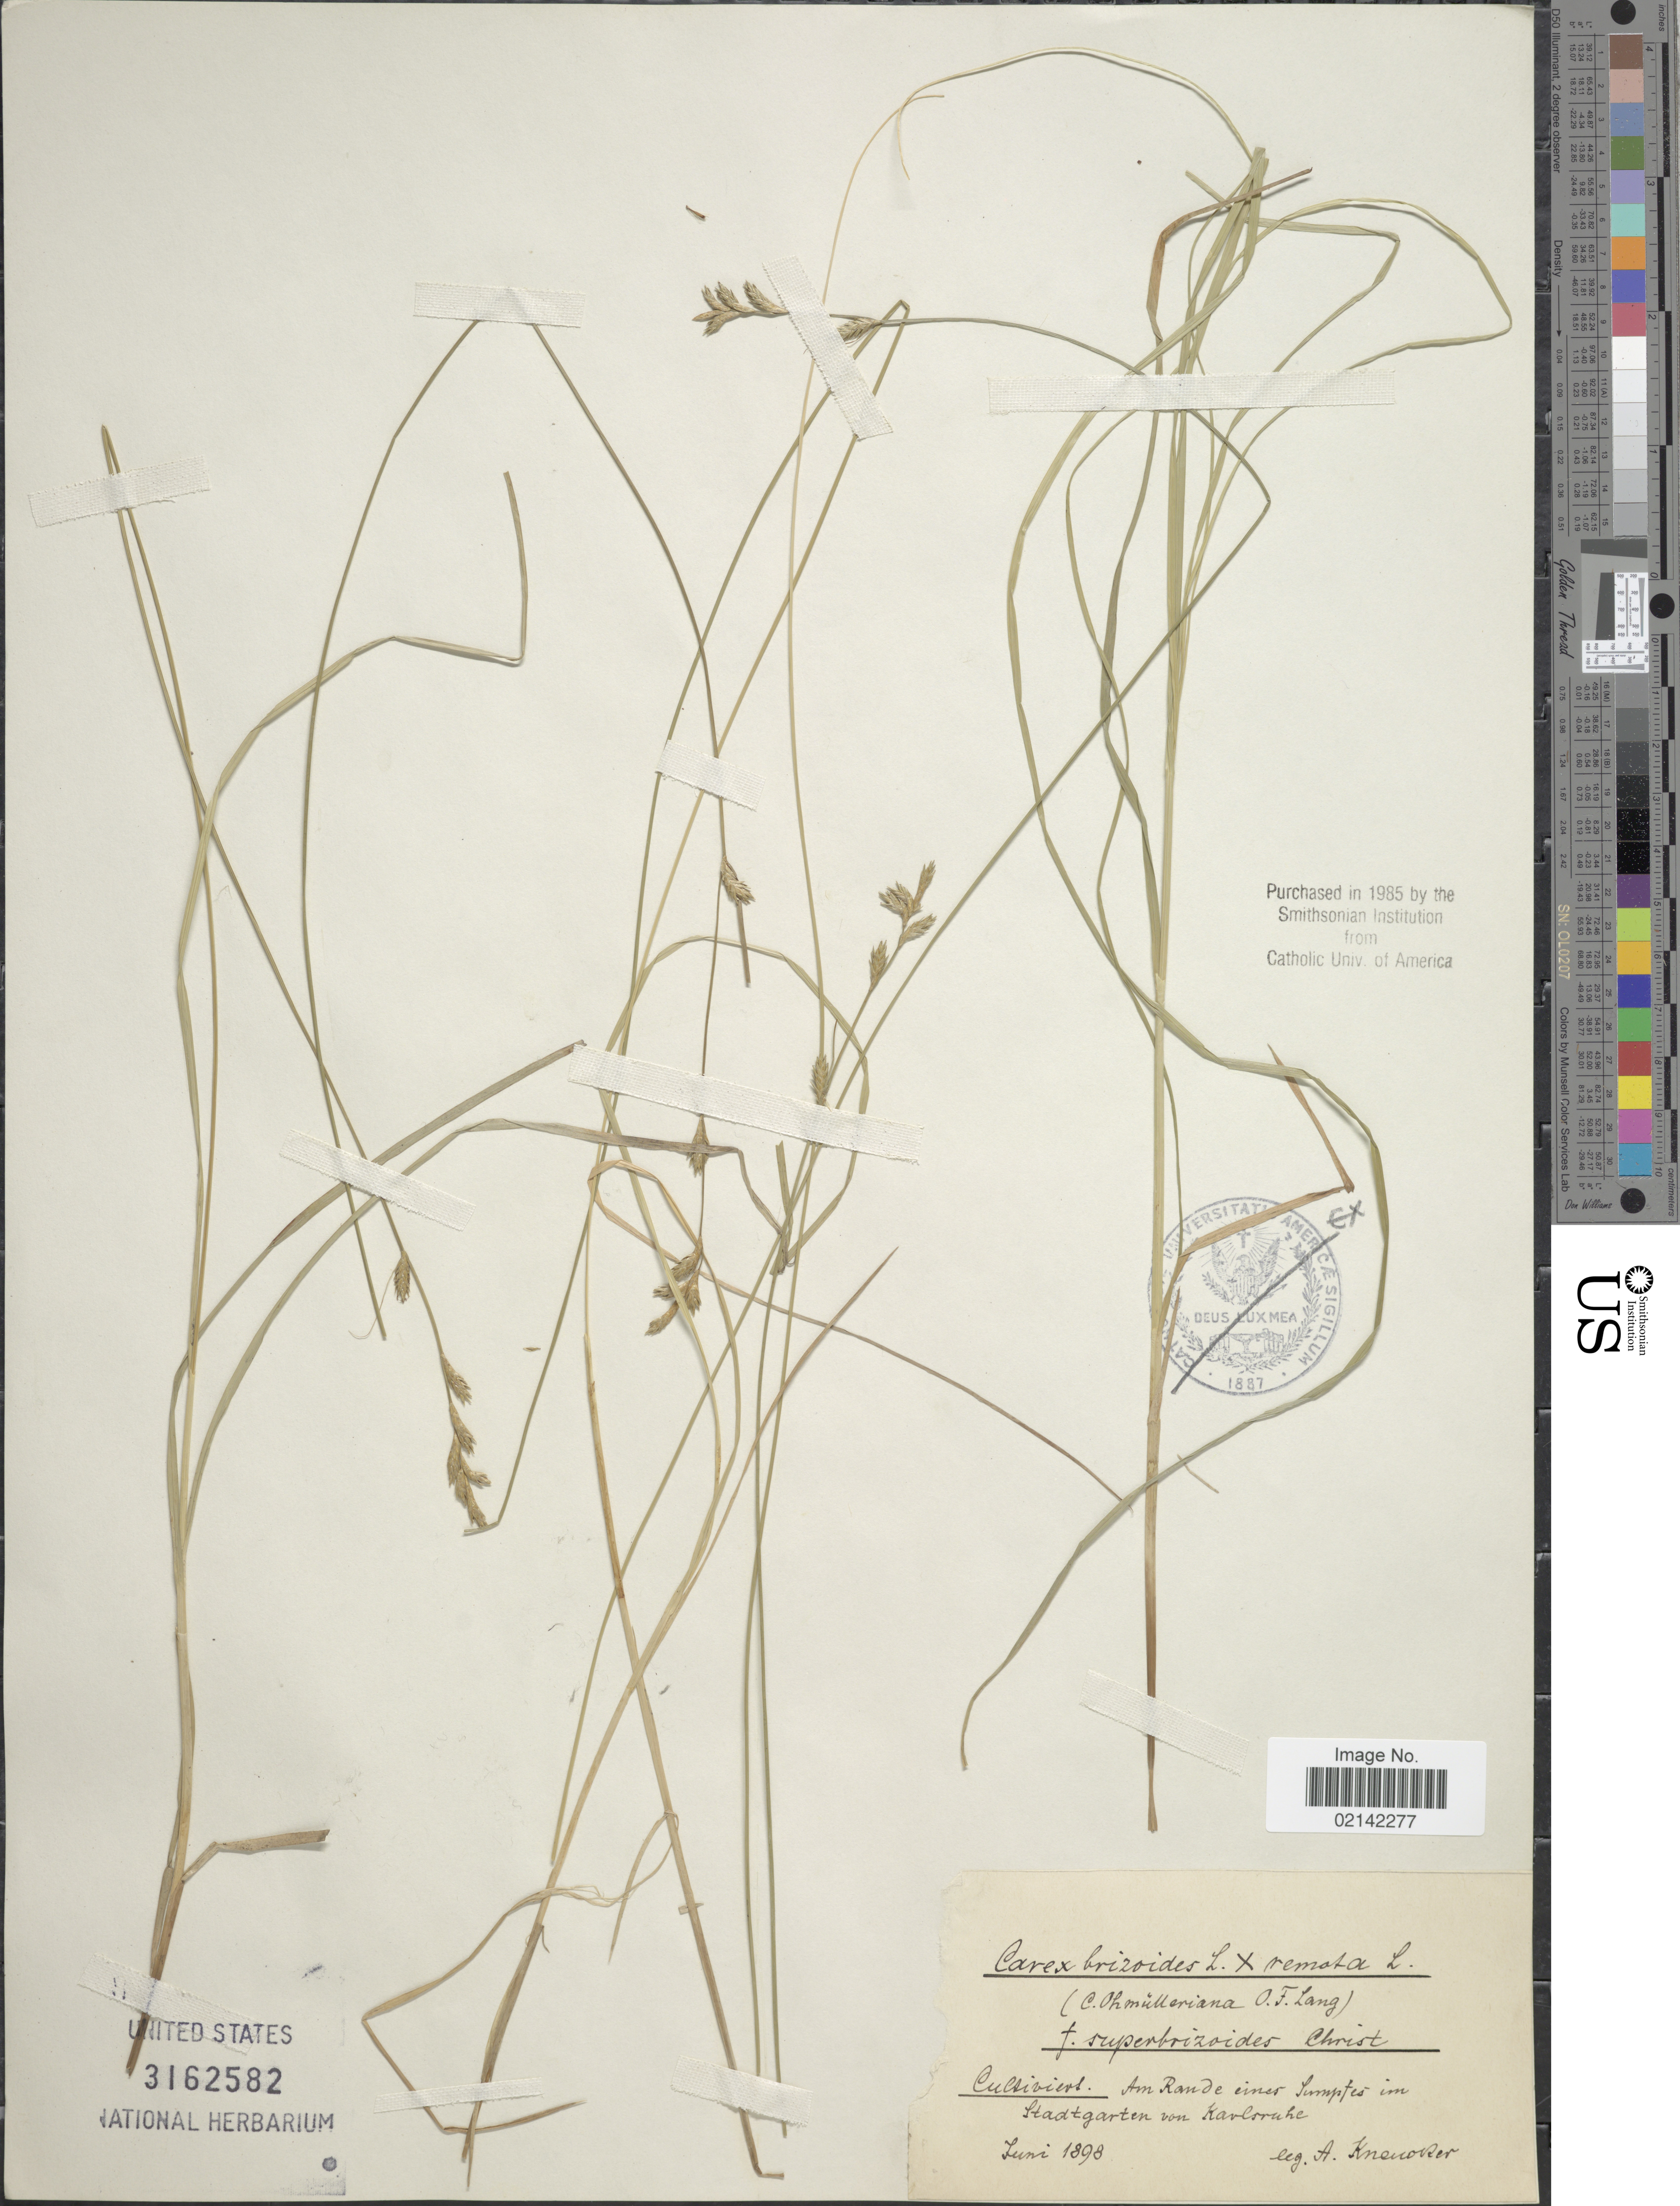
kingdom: Plantae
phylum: Tracheophyta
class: Liliopsida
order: Poales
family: Cyperaceae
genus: Carex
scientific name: Carex brizoides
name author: L.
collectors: A. Kneucker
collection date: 1898-06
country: Germany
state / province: Baden-Württemberg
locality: Am Rande einer Sumptes im Stadtgarten von Karlsruhe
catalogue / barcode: US 3162582